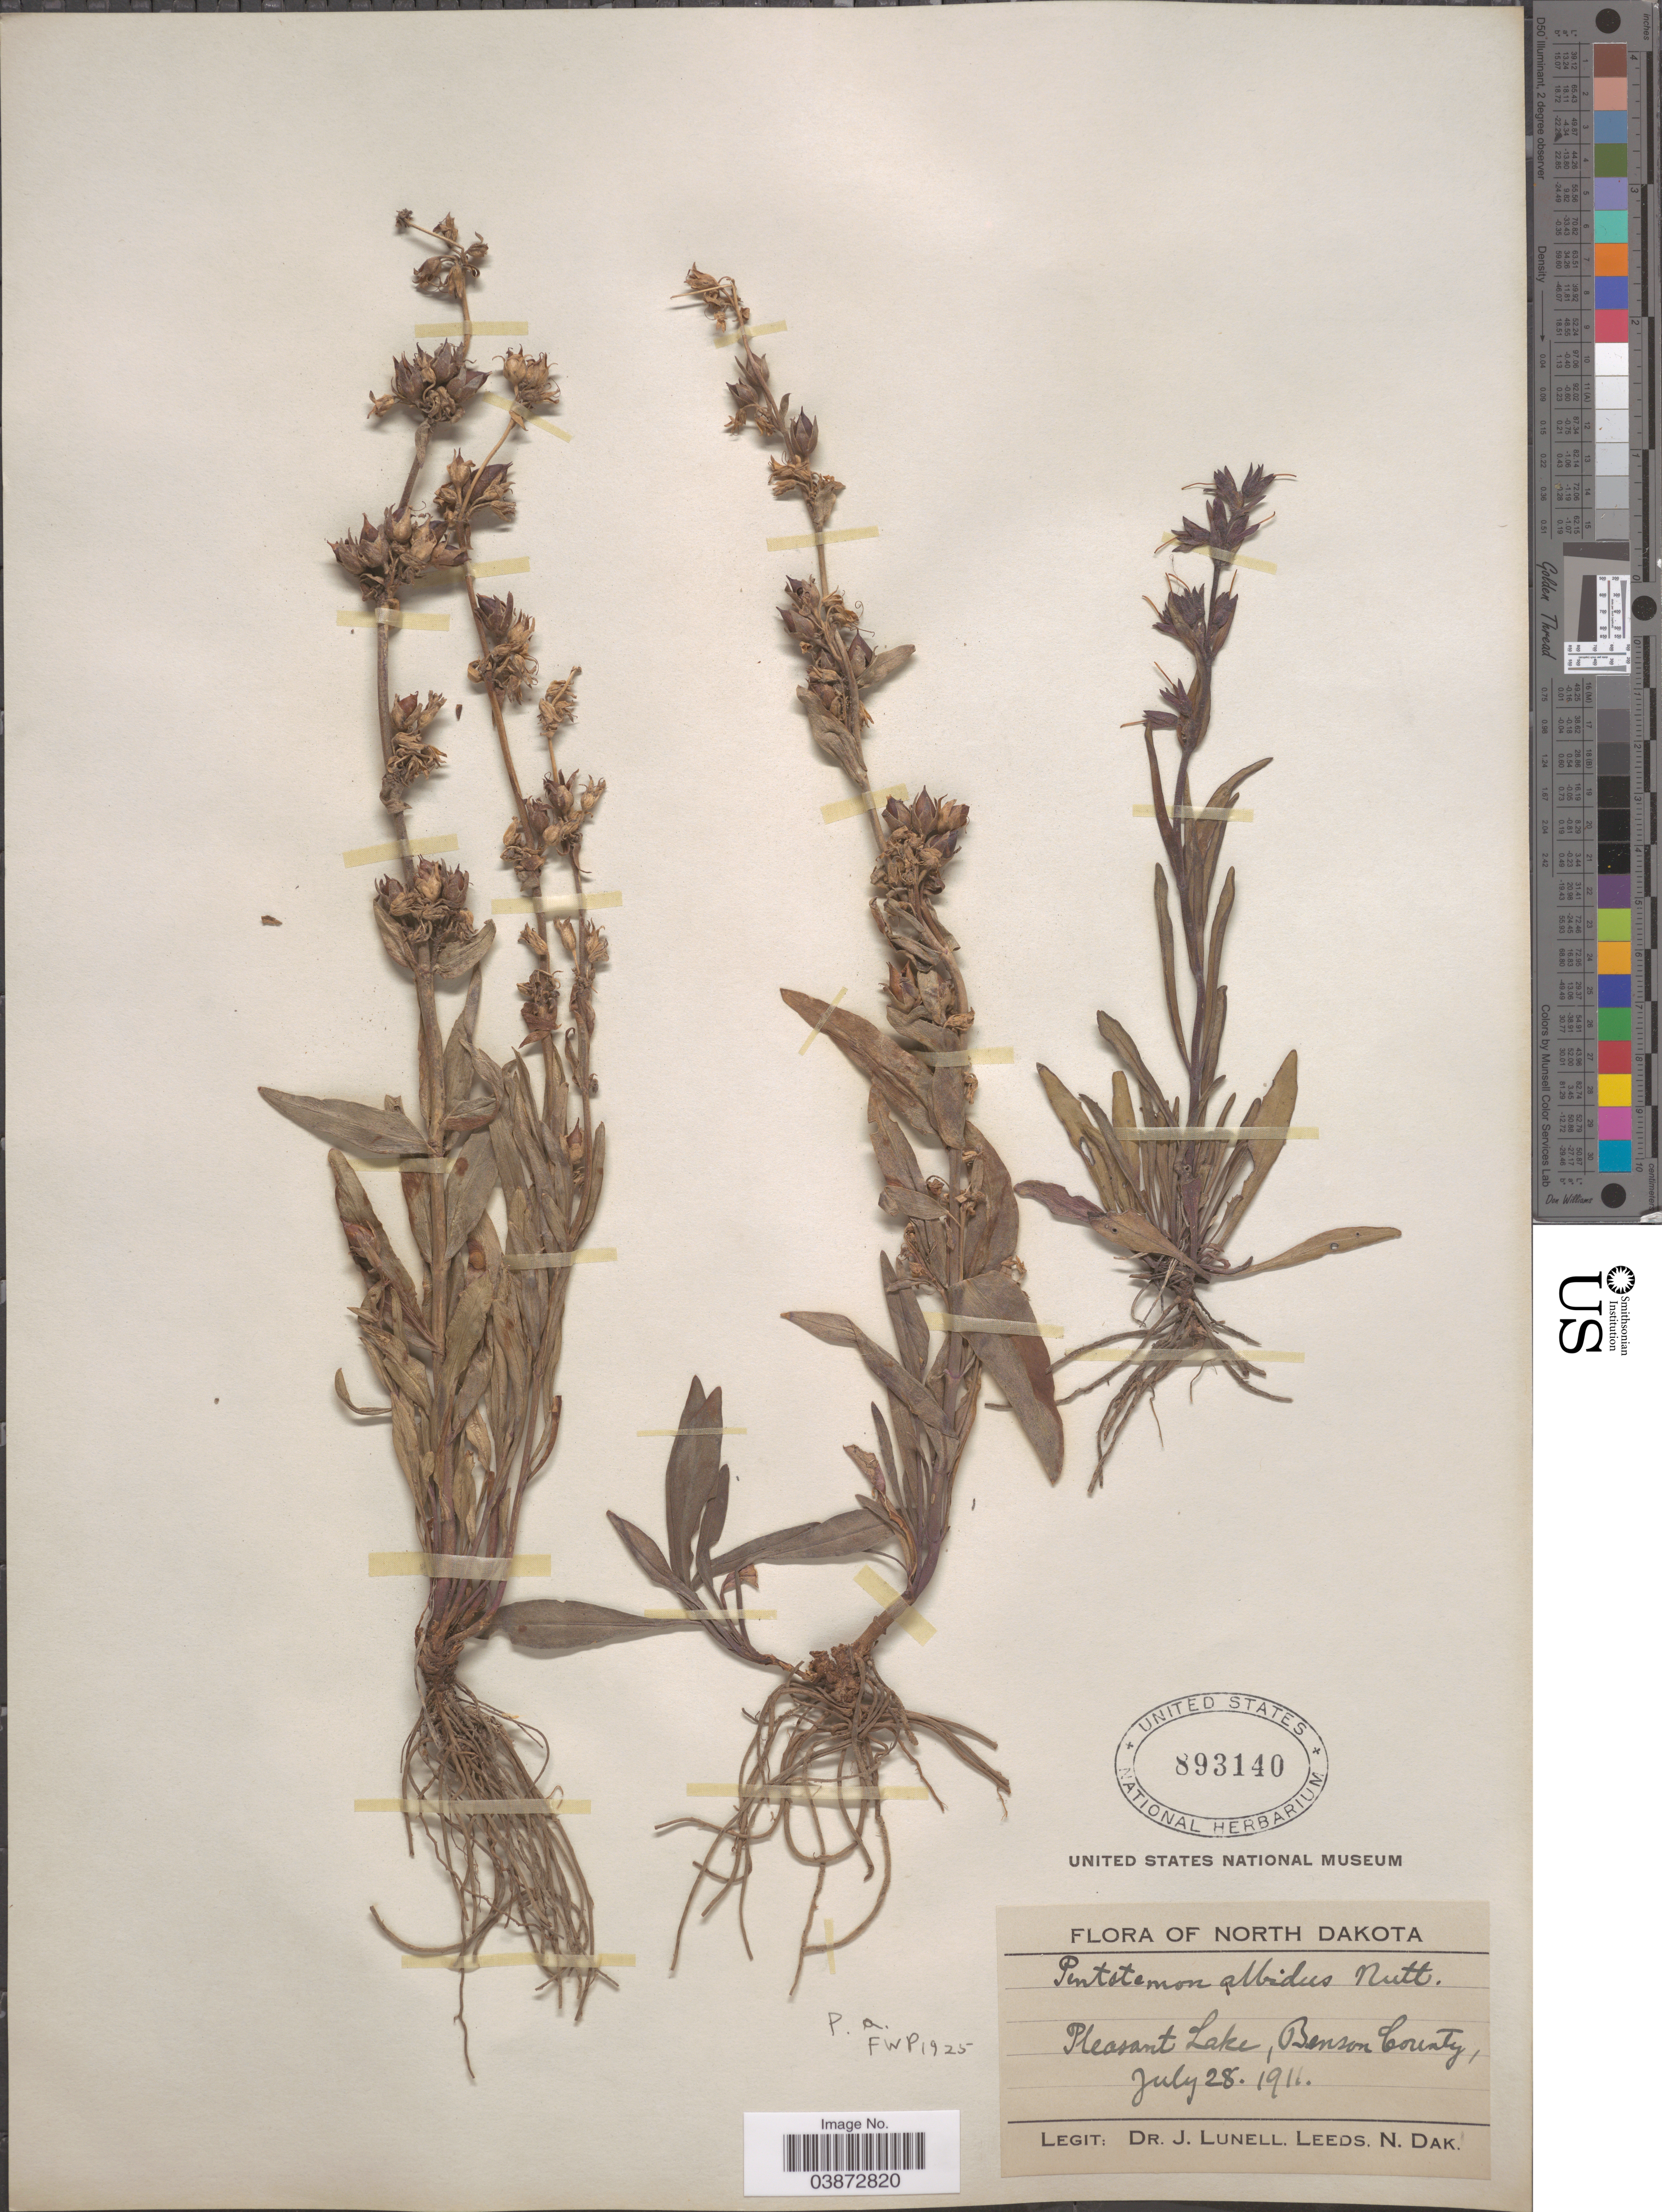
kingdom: Plantae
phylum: Tracheophyta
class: Magnoliopsida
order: Lamiales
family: Plantaginaceae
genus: Penstemon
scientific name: Penstemon albidus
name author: Nutt.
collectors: J. Lunell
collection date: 1911-07-28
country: United States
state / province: North Dakota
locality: Pleasant Lake, Benson County.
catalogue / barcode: US 893140